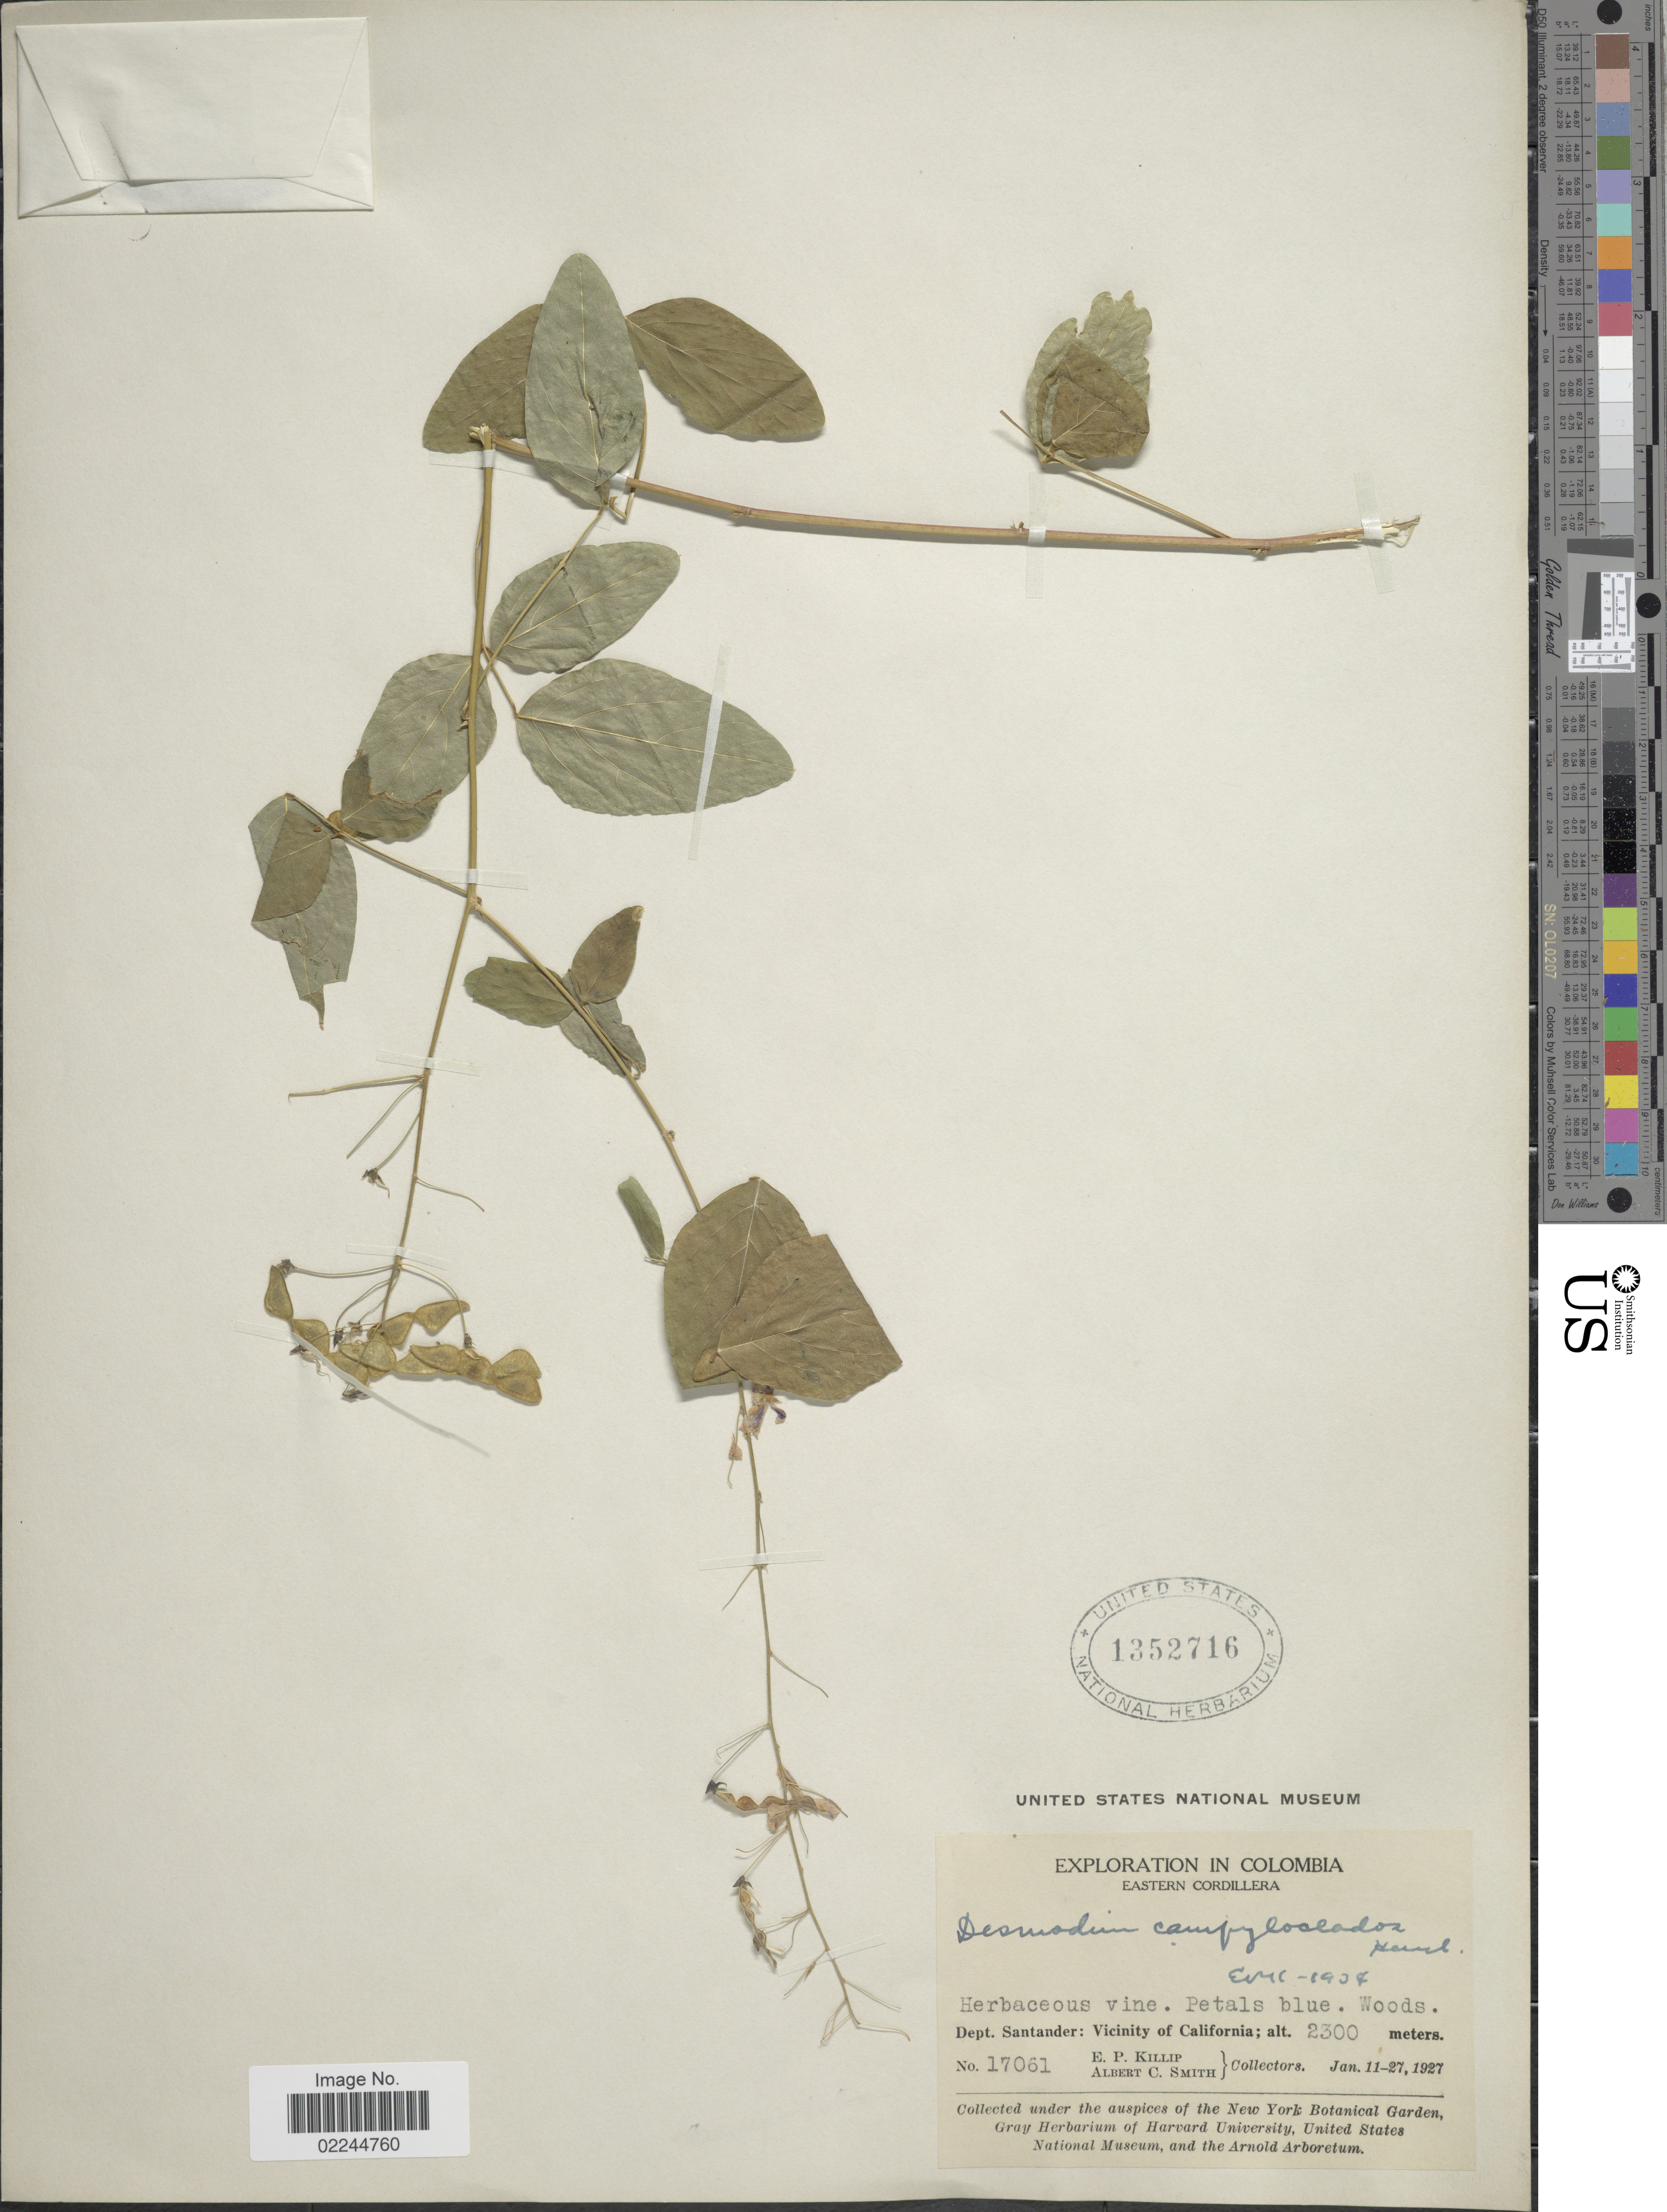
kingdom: Plantae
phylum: Tracheophyta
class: Magnoliopsida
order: Fabales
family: Fabaceae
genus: Desmodium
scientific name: Desmodium campyloclados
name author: Hemsl.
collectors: E. P. Killip & A. C. Smith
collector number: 17061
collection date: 1927-01-11/1927-01-27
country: Colombia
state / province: Santander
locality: Eastern Cordillera, Vicinity of California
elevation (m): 2300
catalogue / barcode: US 1352716